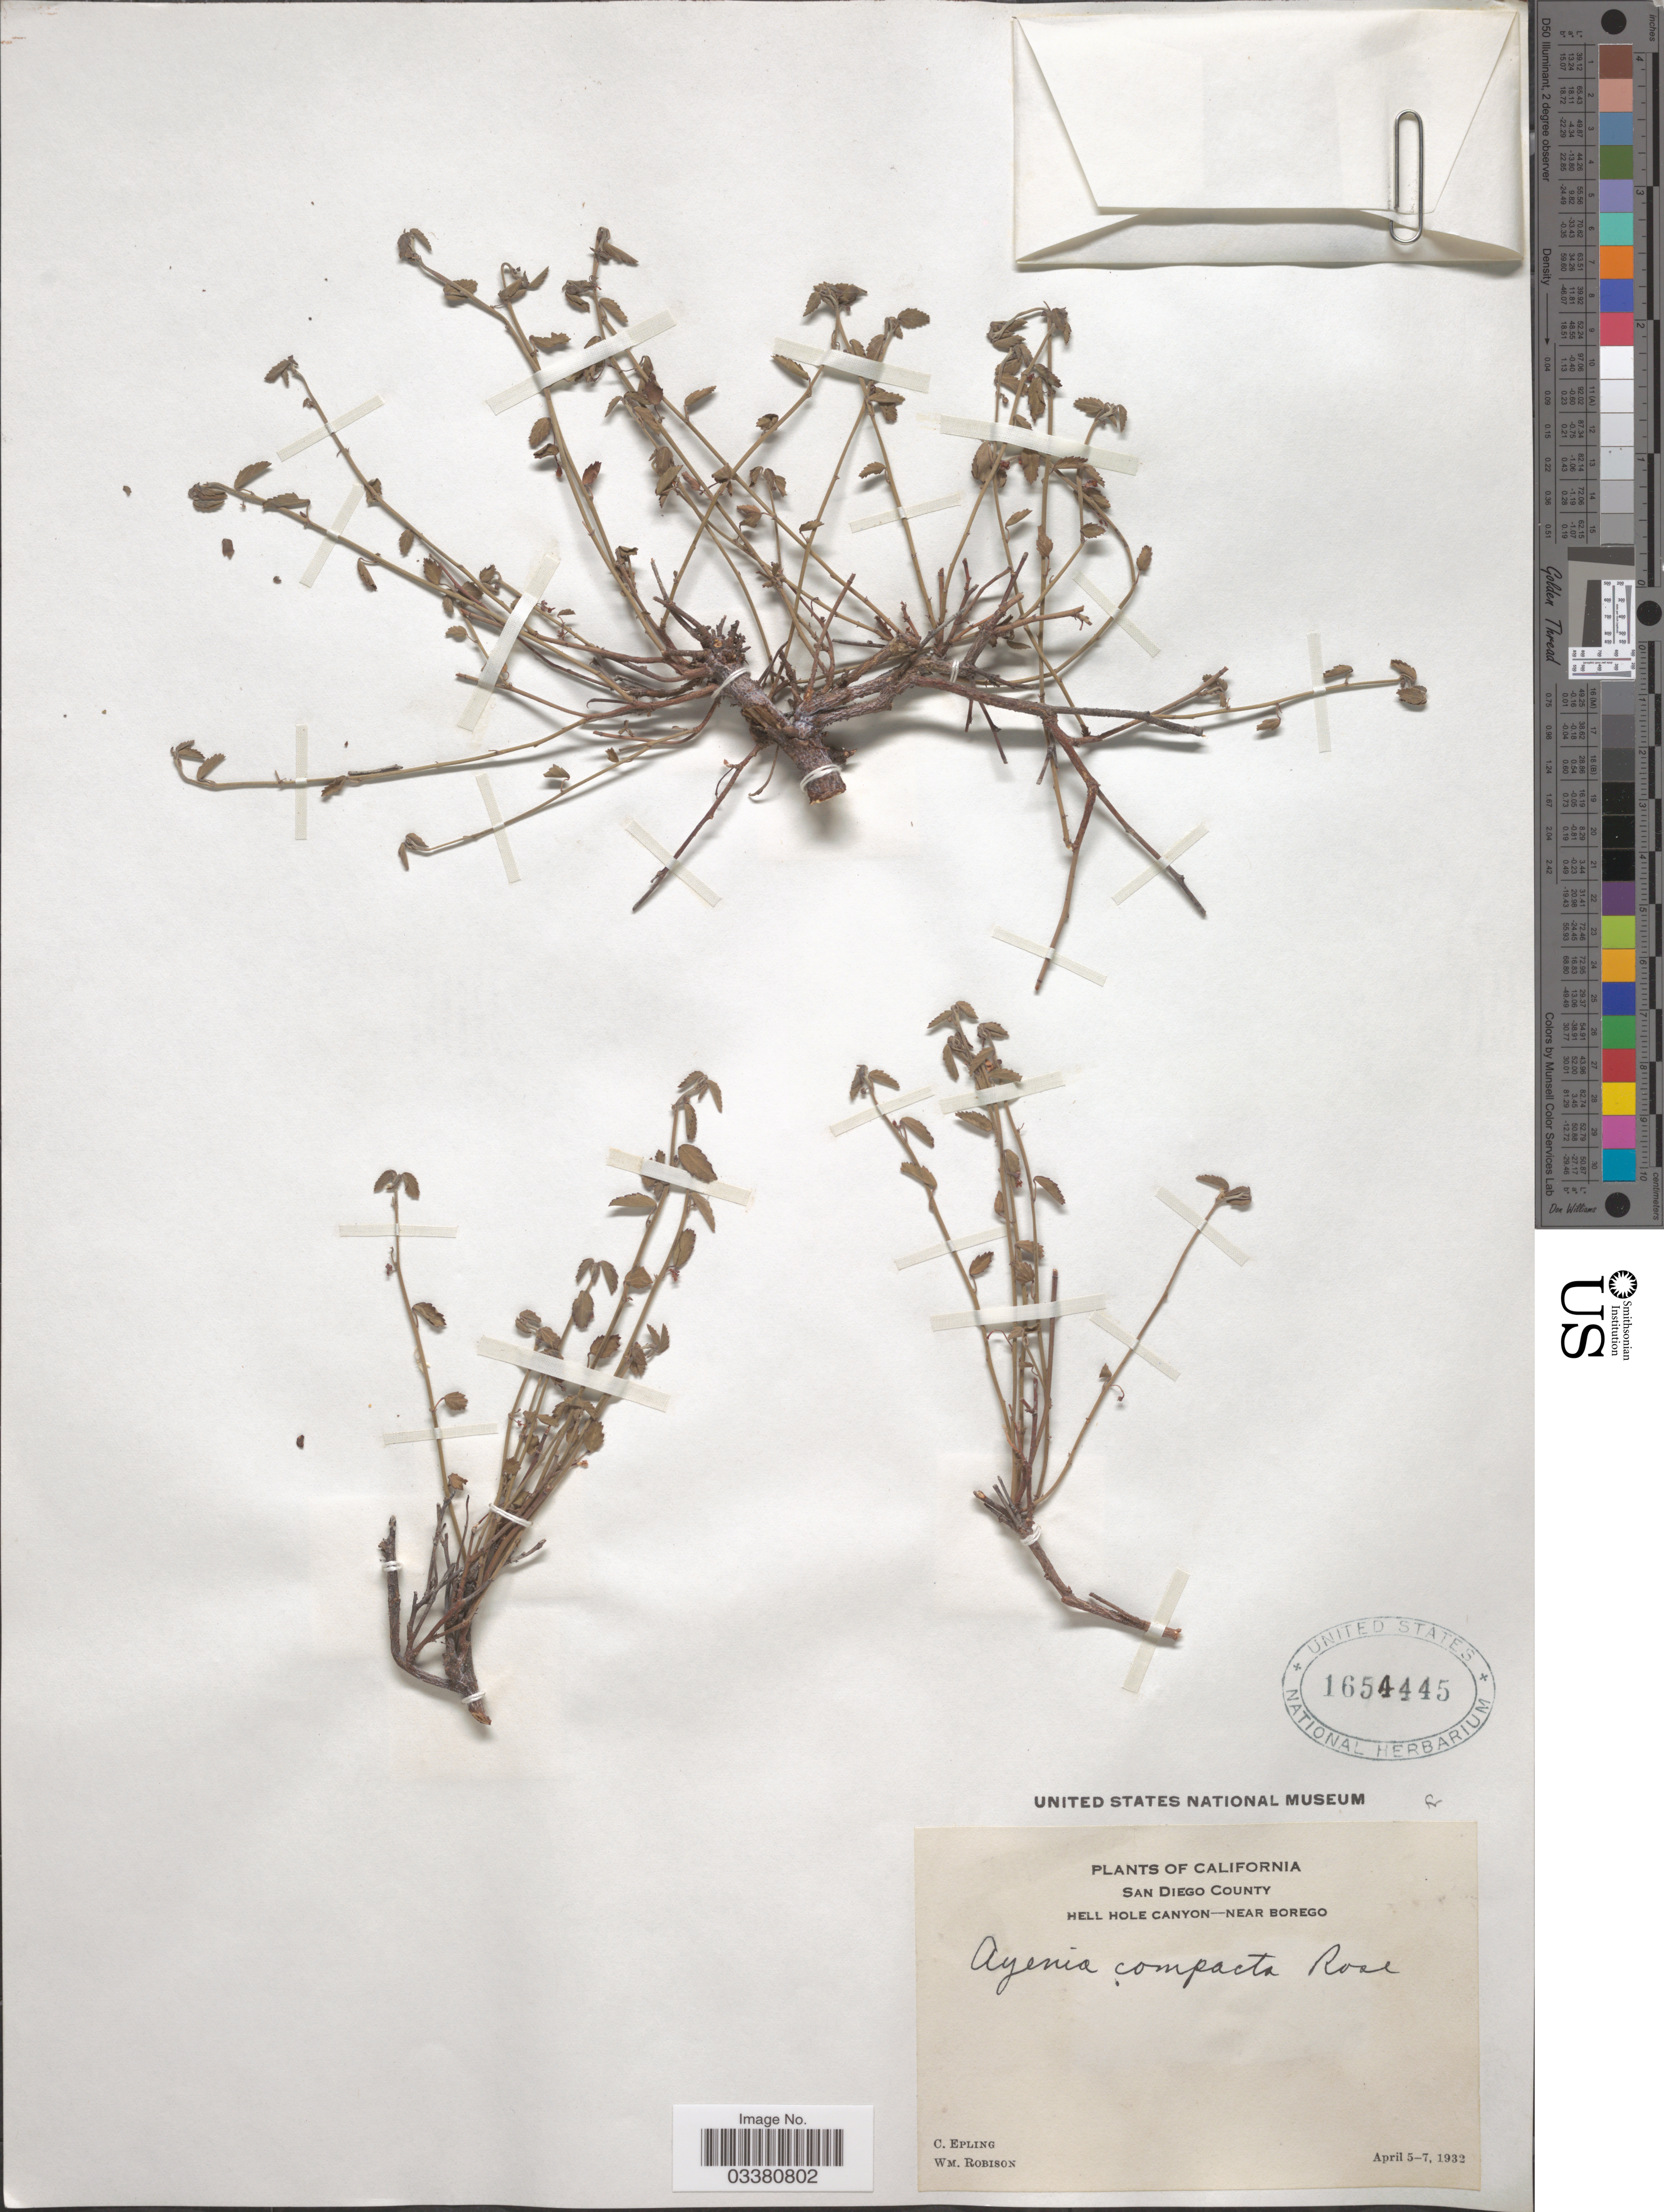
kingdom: Plantae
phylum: Tracheophyta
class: Magnoliopsida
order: Malvales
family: Malvaceae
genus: Ayenia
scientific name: Ayenia compacta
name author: Rose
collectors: C. C. Epling & W. Robison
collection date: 1932-04-05/1932-04-07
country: United States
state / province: California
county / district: San Diego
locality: San Diego County. Hell Hole Canyon - near Borego.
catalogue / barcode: US 1654445